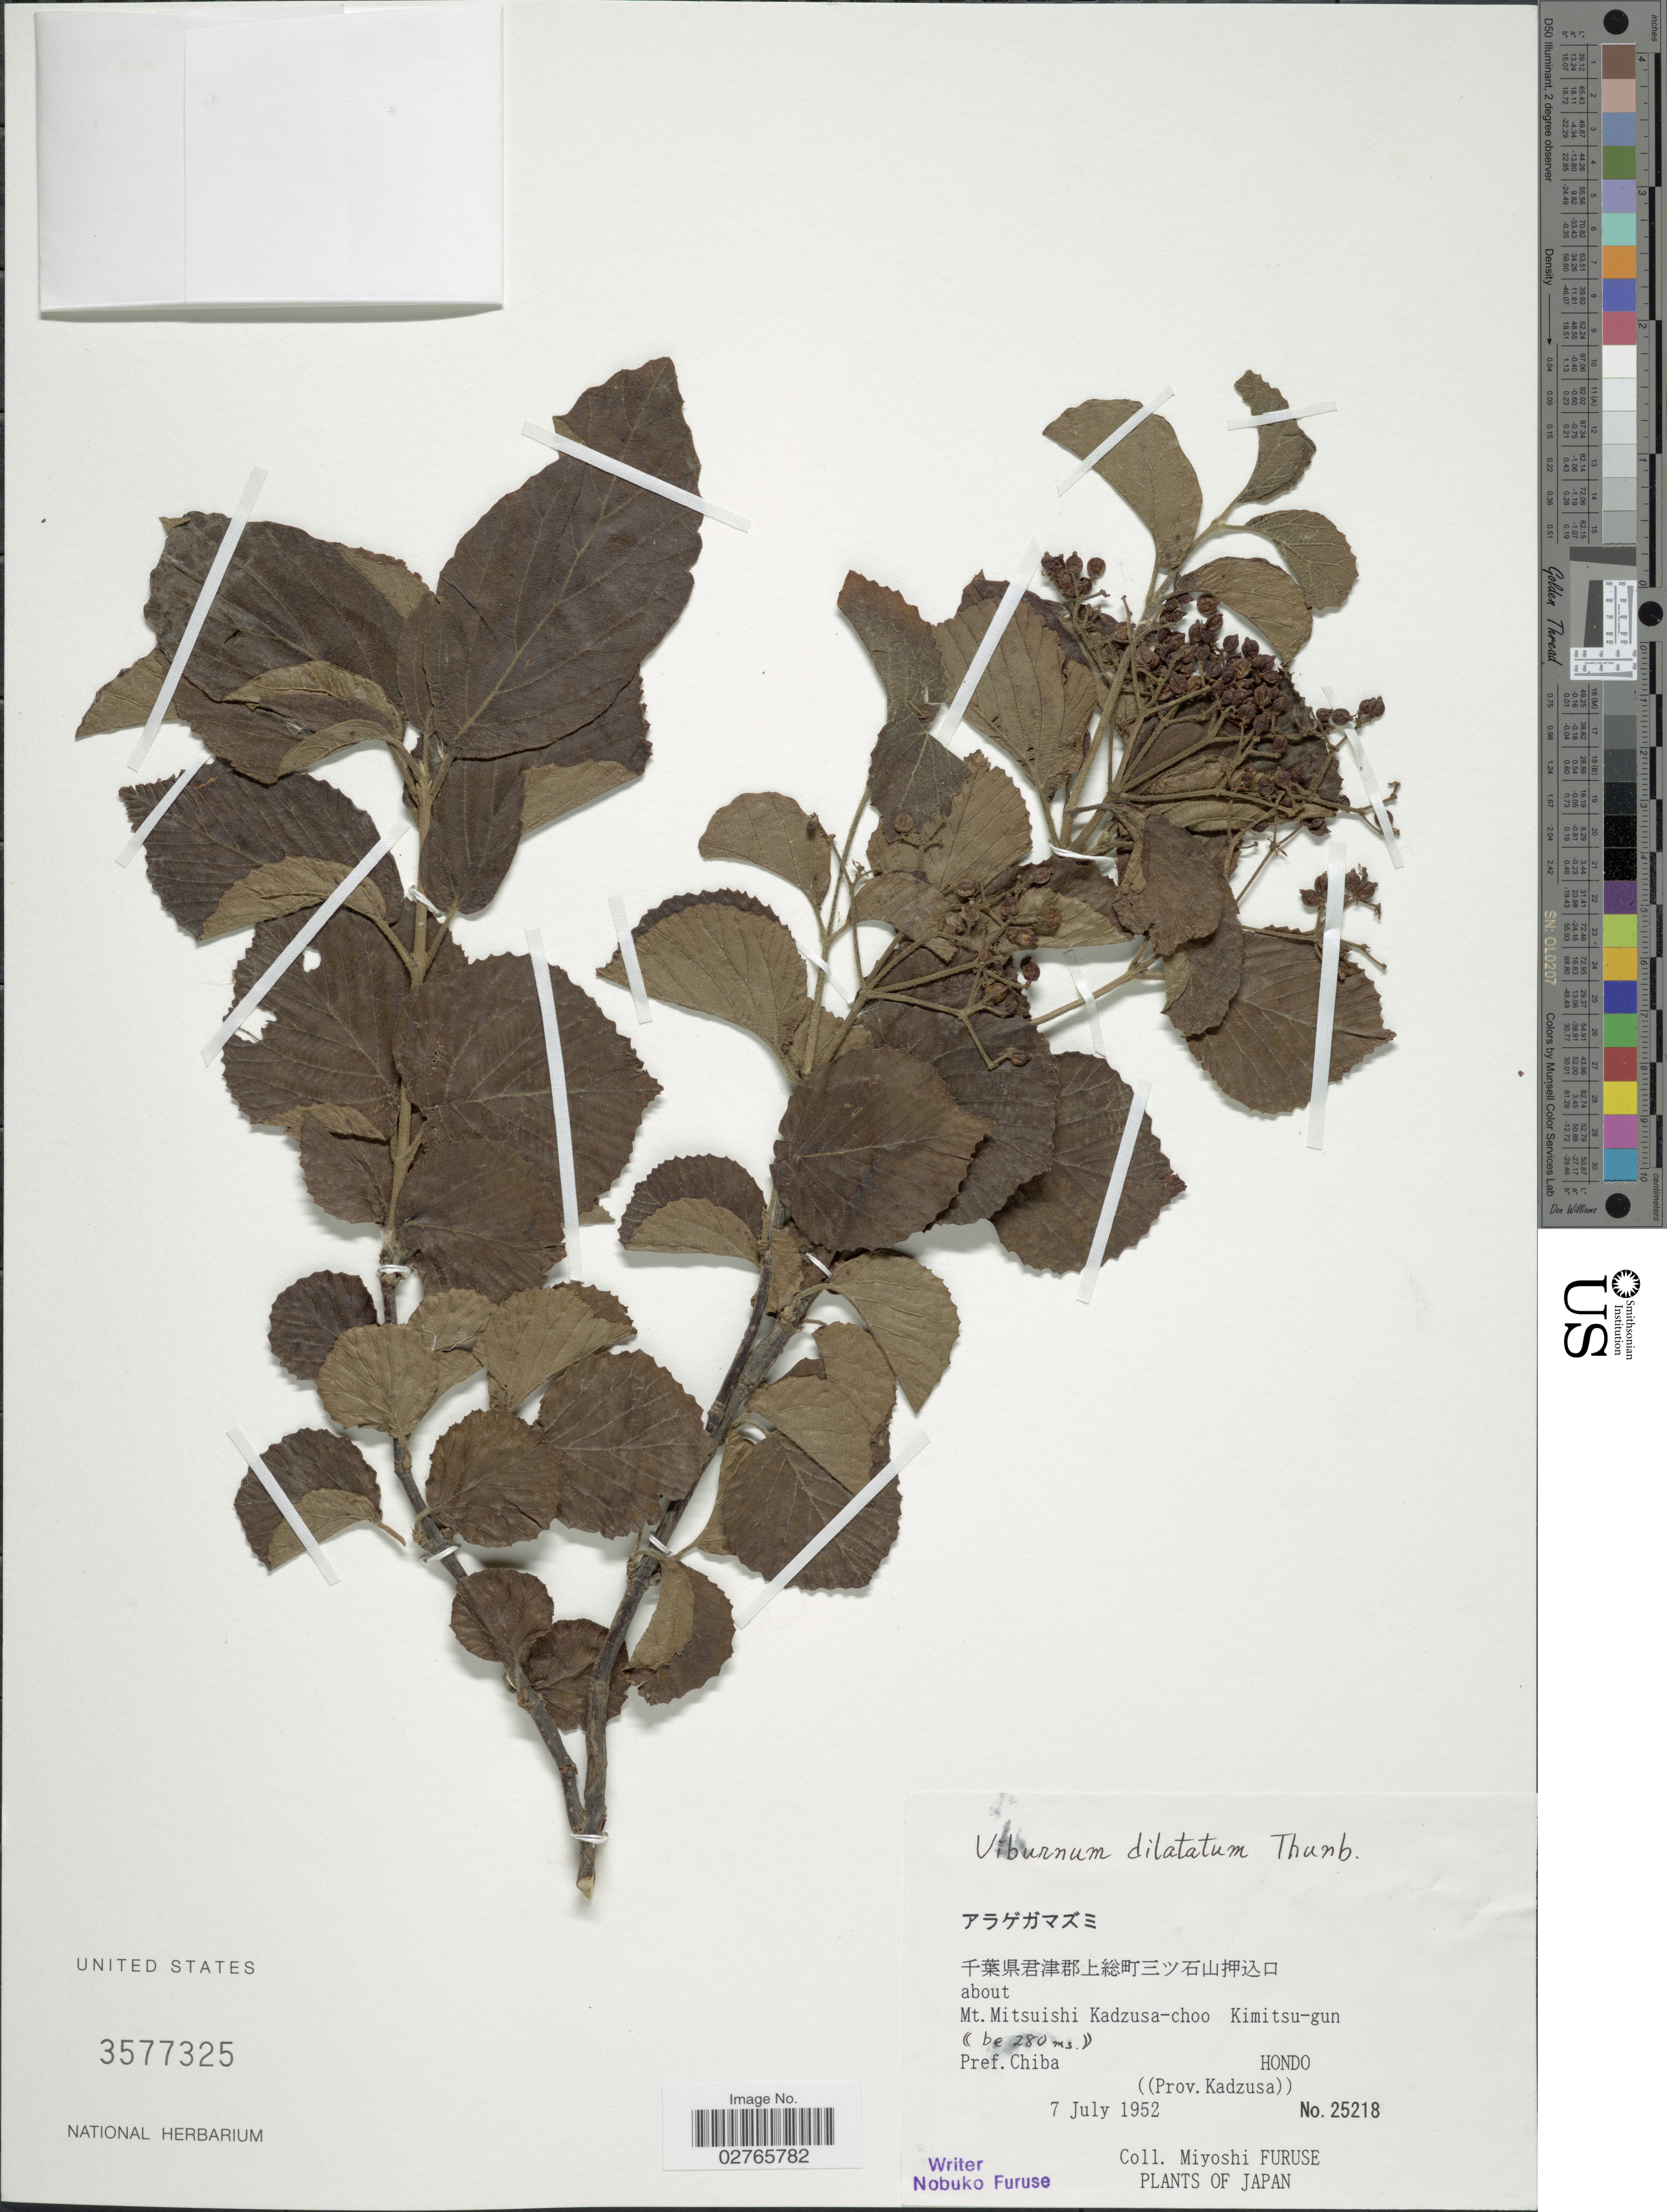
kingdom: Plantae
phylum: Tracheophyta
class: Magnoliopsida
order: Dipsacales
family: Viburnaceae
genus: Viburnum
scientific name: Viburnum dilatatum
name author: Thunb.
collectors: M. Furuse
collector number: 25218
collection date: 1952-07-07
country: Japan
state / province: Tiba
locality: Mt. Mitsuishi Kadzusa-choo, Kimitsu-gun, Pref. Chiba, Hondo. Prov. Kadzusa.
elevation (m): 280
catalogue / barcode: US 3577325